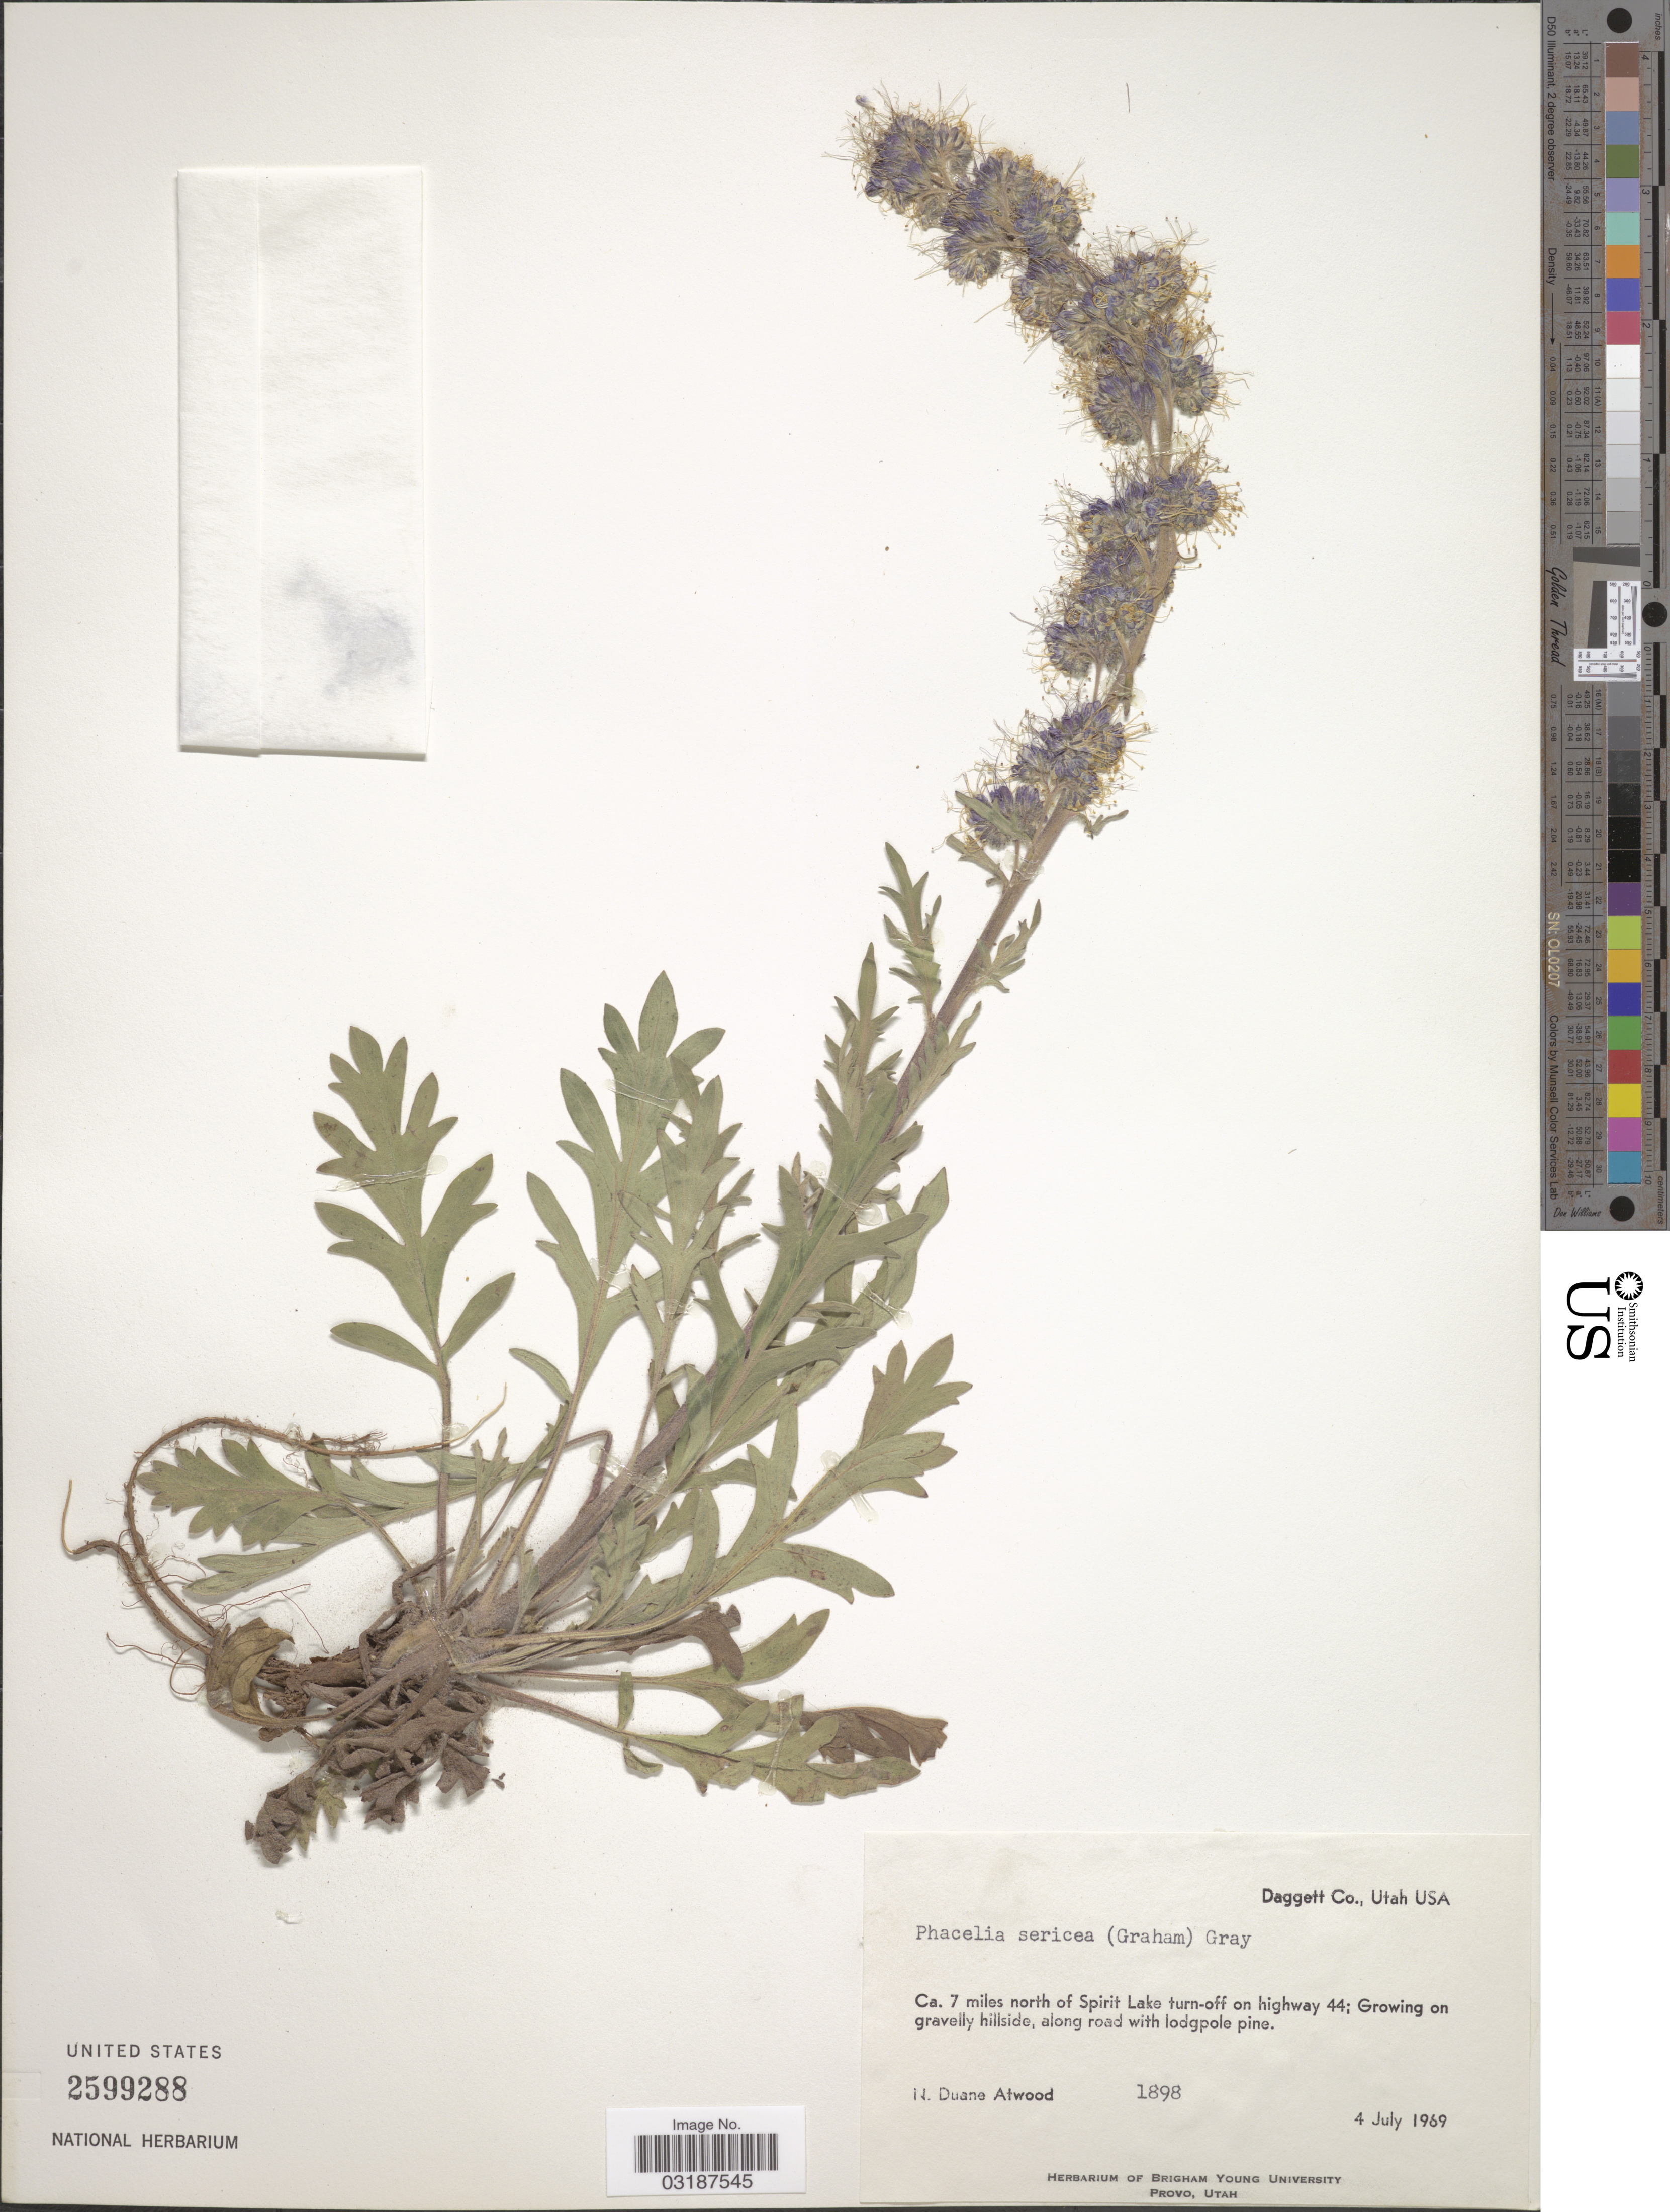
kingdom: Plantae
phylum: Tracheophyta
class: Magnoliopsida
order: Boraginales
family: Hydrophyllaceae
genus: Phacelia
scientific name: Phacelia sericea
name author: (Graham) A. Gray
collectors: N. Atwood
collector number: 1898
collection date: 1969-07-04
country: United States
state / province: Utah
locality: Daggett Co. Ca. 7 miles north of Spirit Lake turn-off on highway 44.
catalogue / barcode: US 2599288